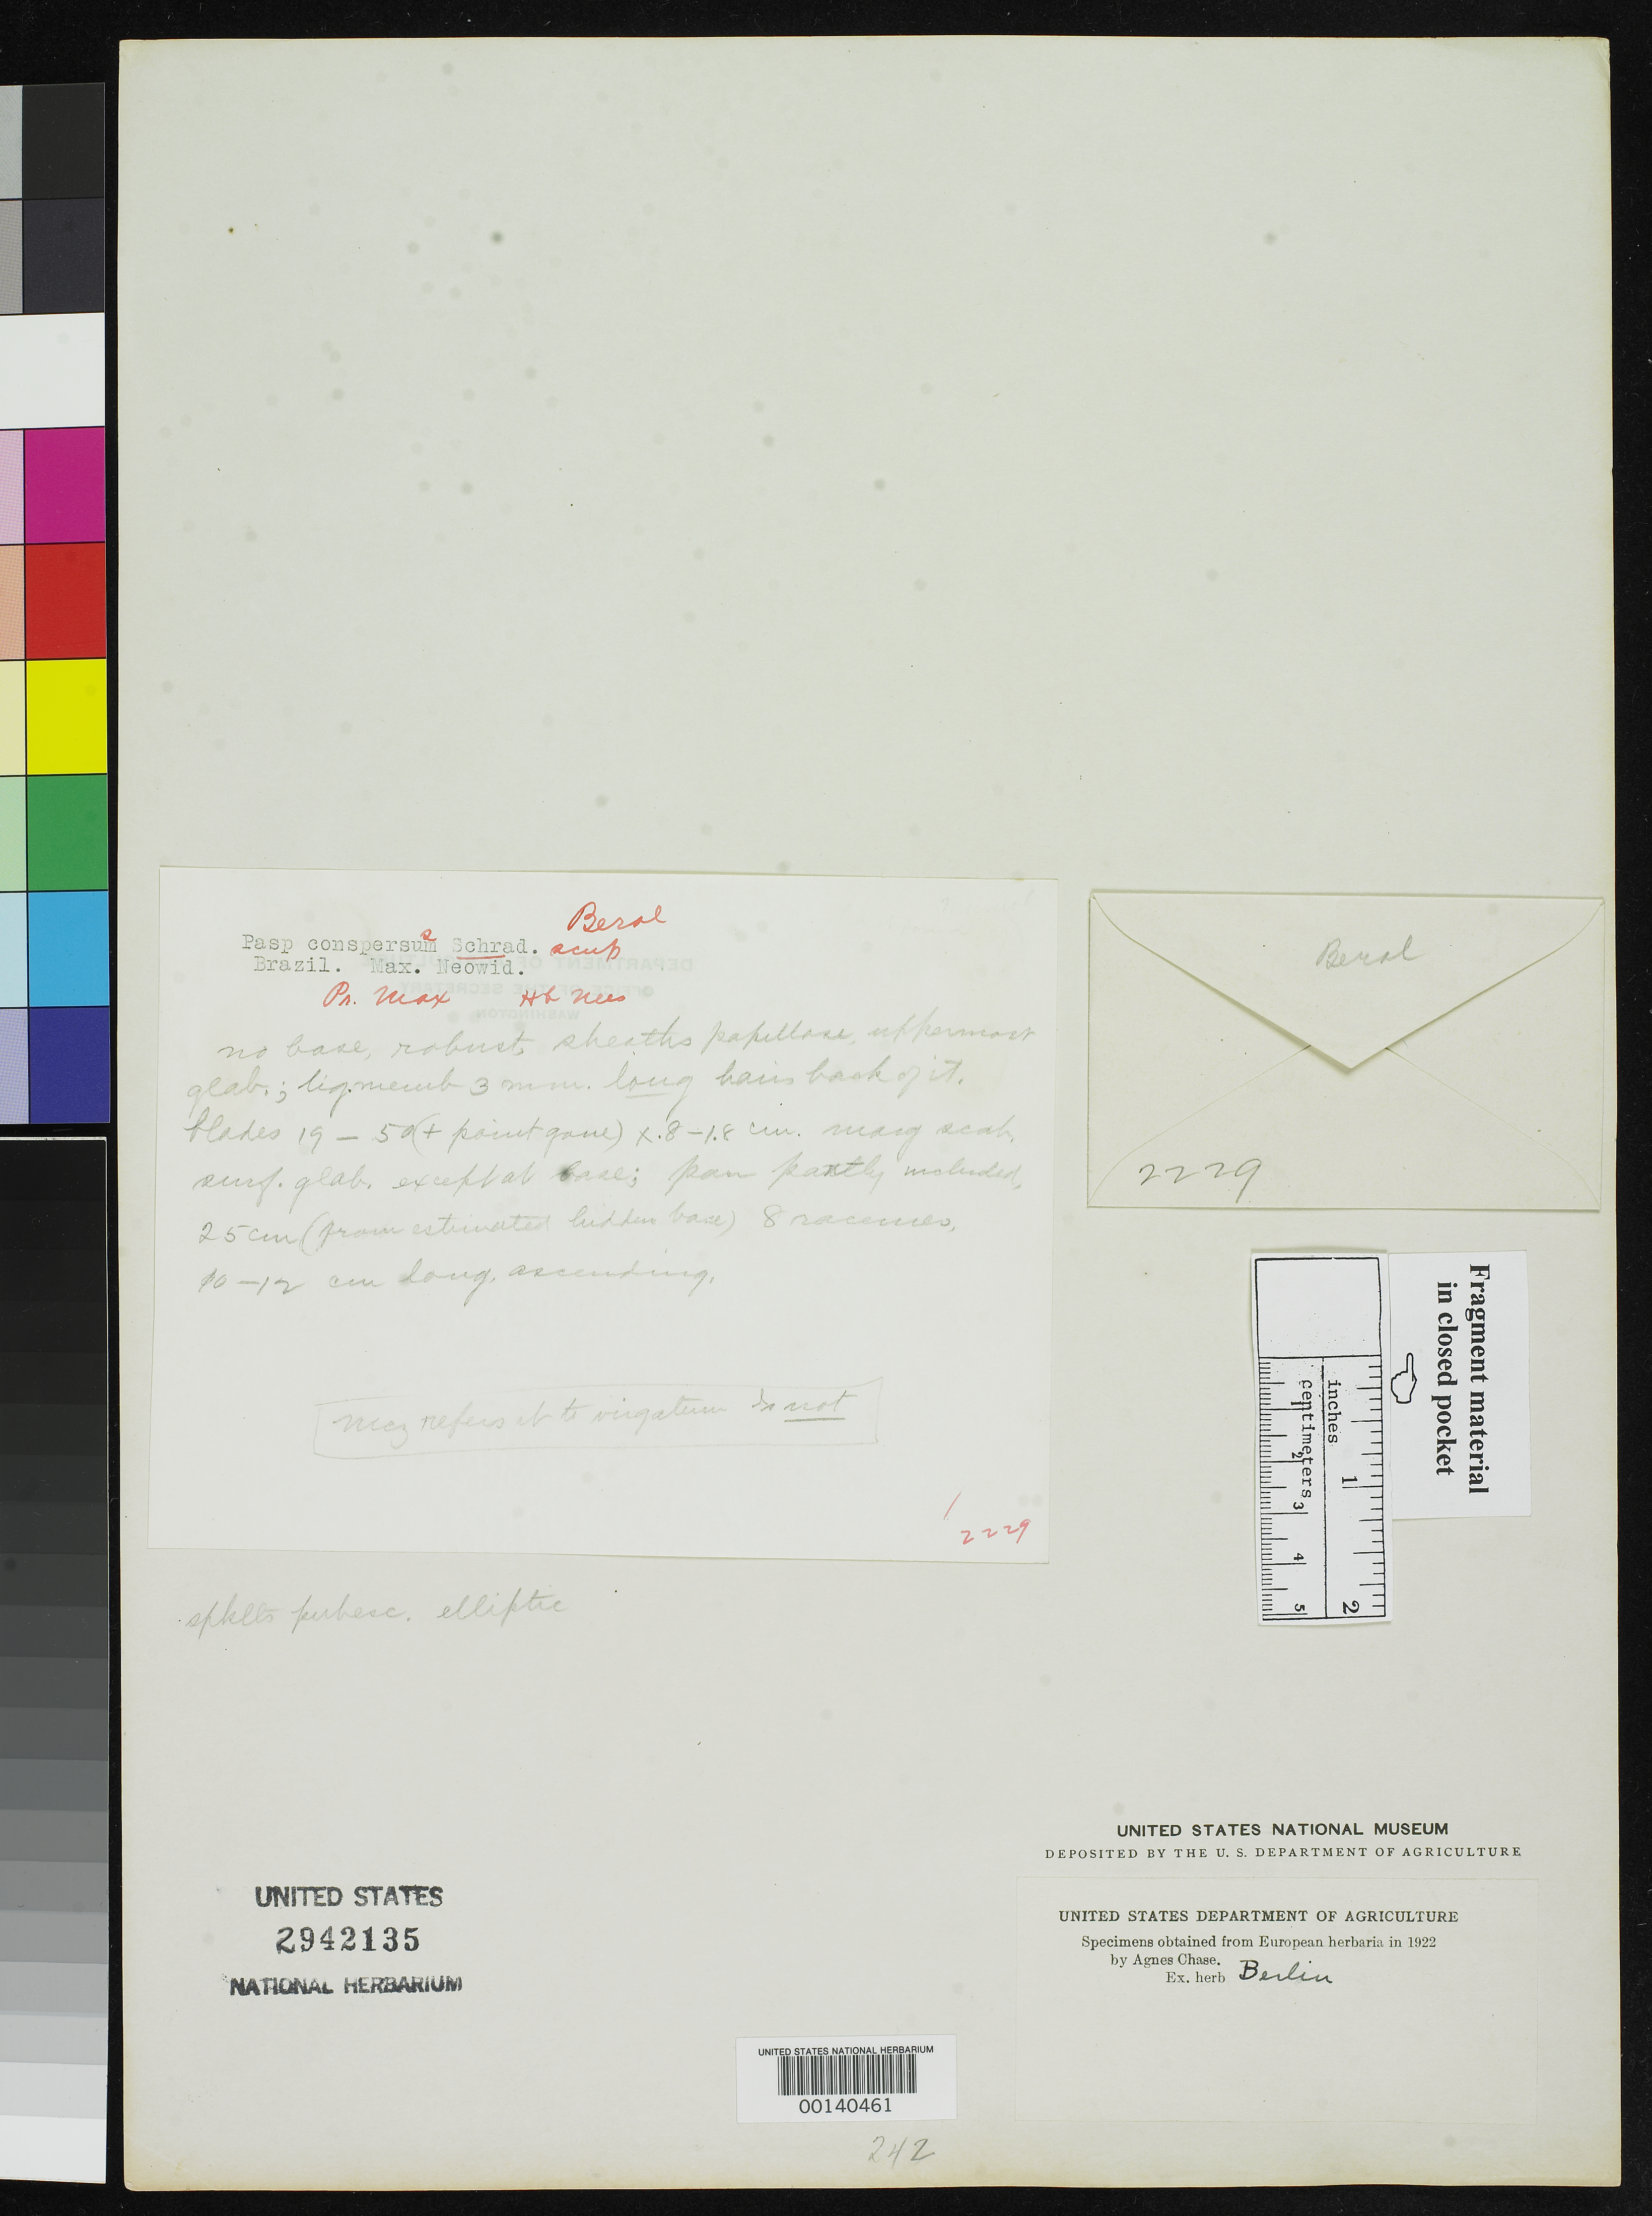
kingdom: Plantae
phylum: Tracheophyta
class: Liliopsida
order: Poales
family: Poaceae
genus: Paspalum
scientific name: Paspalum conspersum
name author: Schrad. ex Schult. in Roem. & Schult.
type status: Type Fragment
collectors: M. Neuwied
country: Brazil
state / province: Minas Gerais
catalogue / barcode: US 2942135